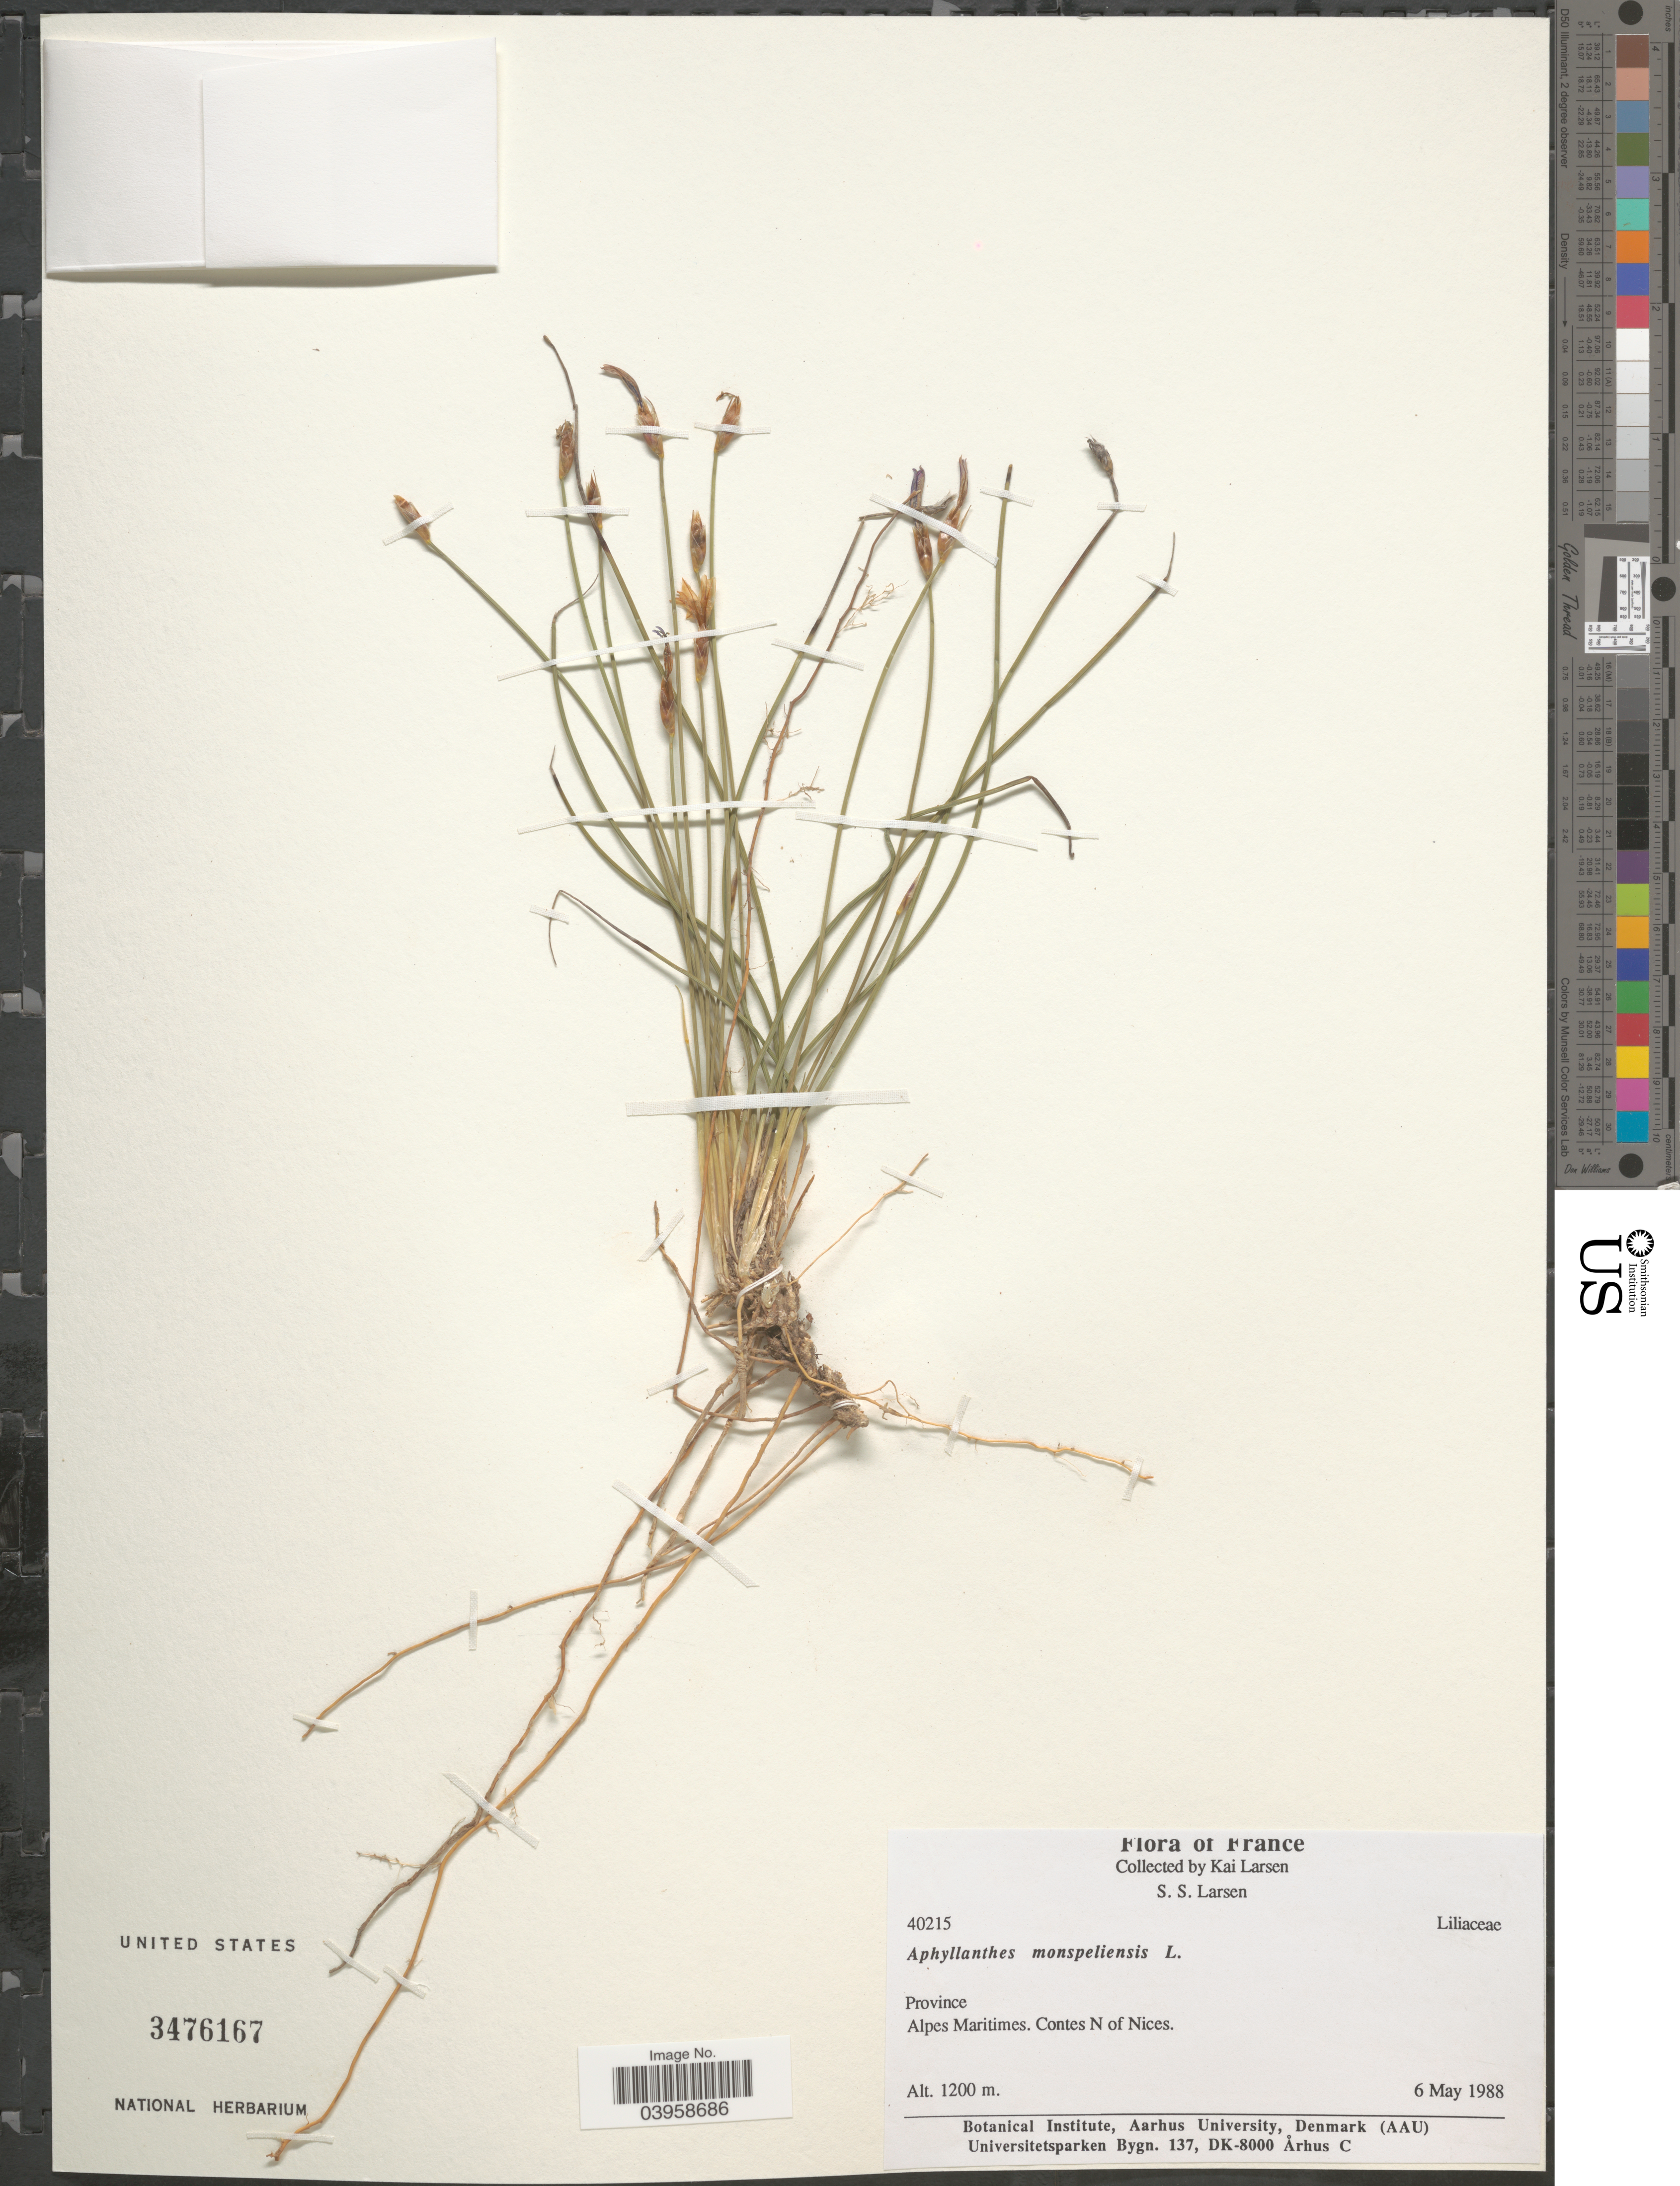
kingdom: Plantae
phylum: Tracheophyta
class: Liliopsida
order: Asparagales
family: Asparagaceae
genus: Aphyllanthes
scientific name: Aphyllanthes monspeliensis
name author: L.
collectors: K. Larsen & S. Larsen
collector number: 40215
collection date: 1988-05-06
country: France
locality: Province Alpes Maritimes. Contes N of Nices.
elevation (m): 1200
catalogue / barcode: US 3476167